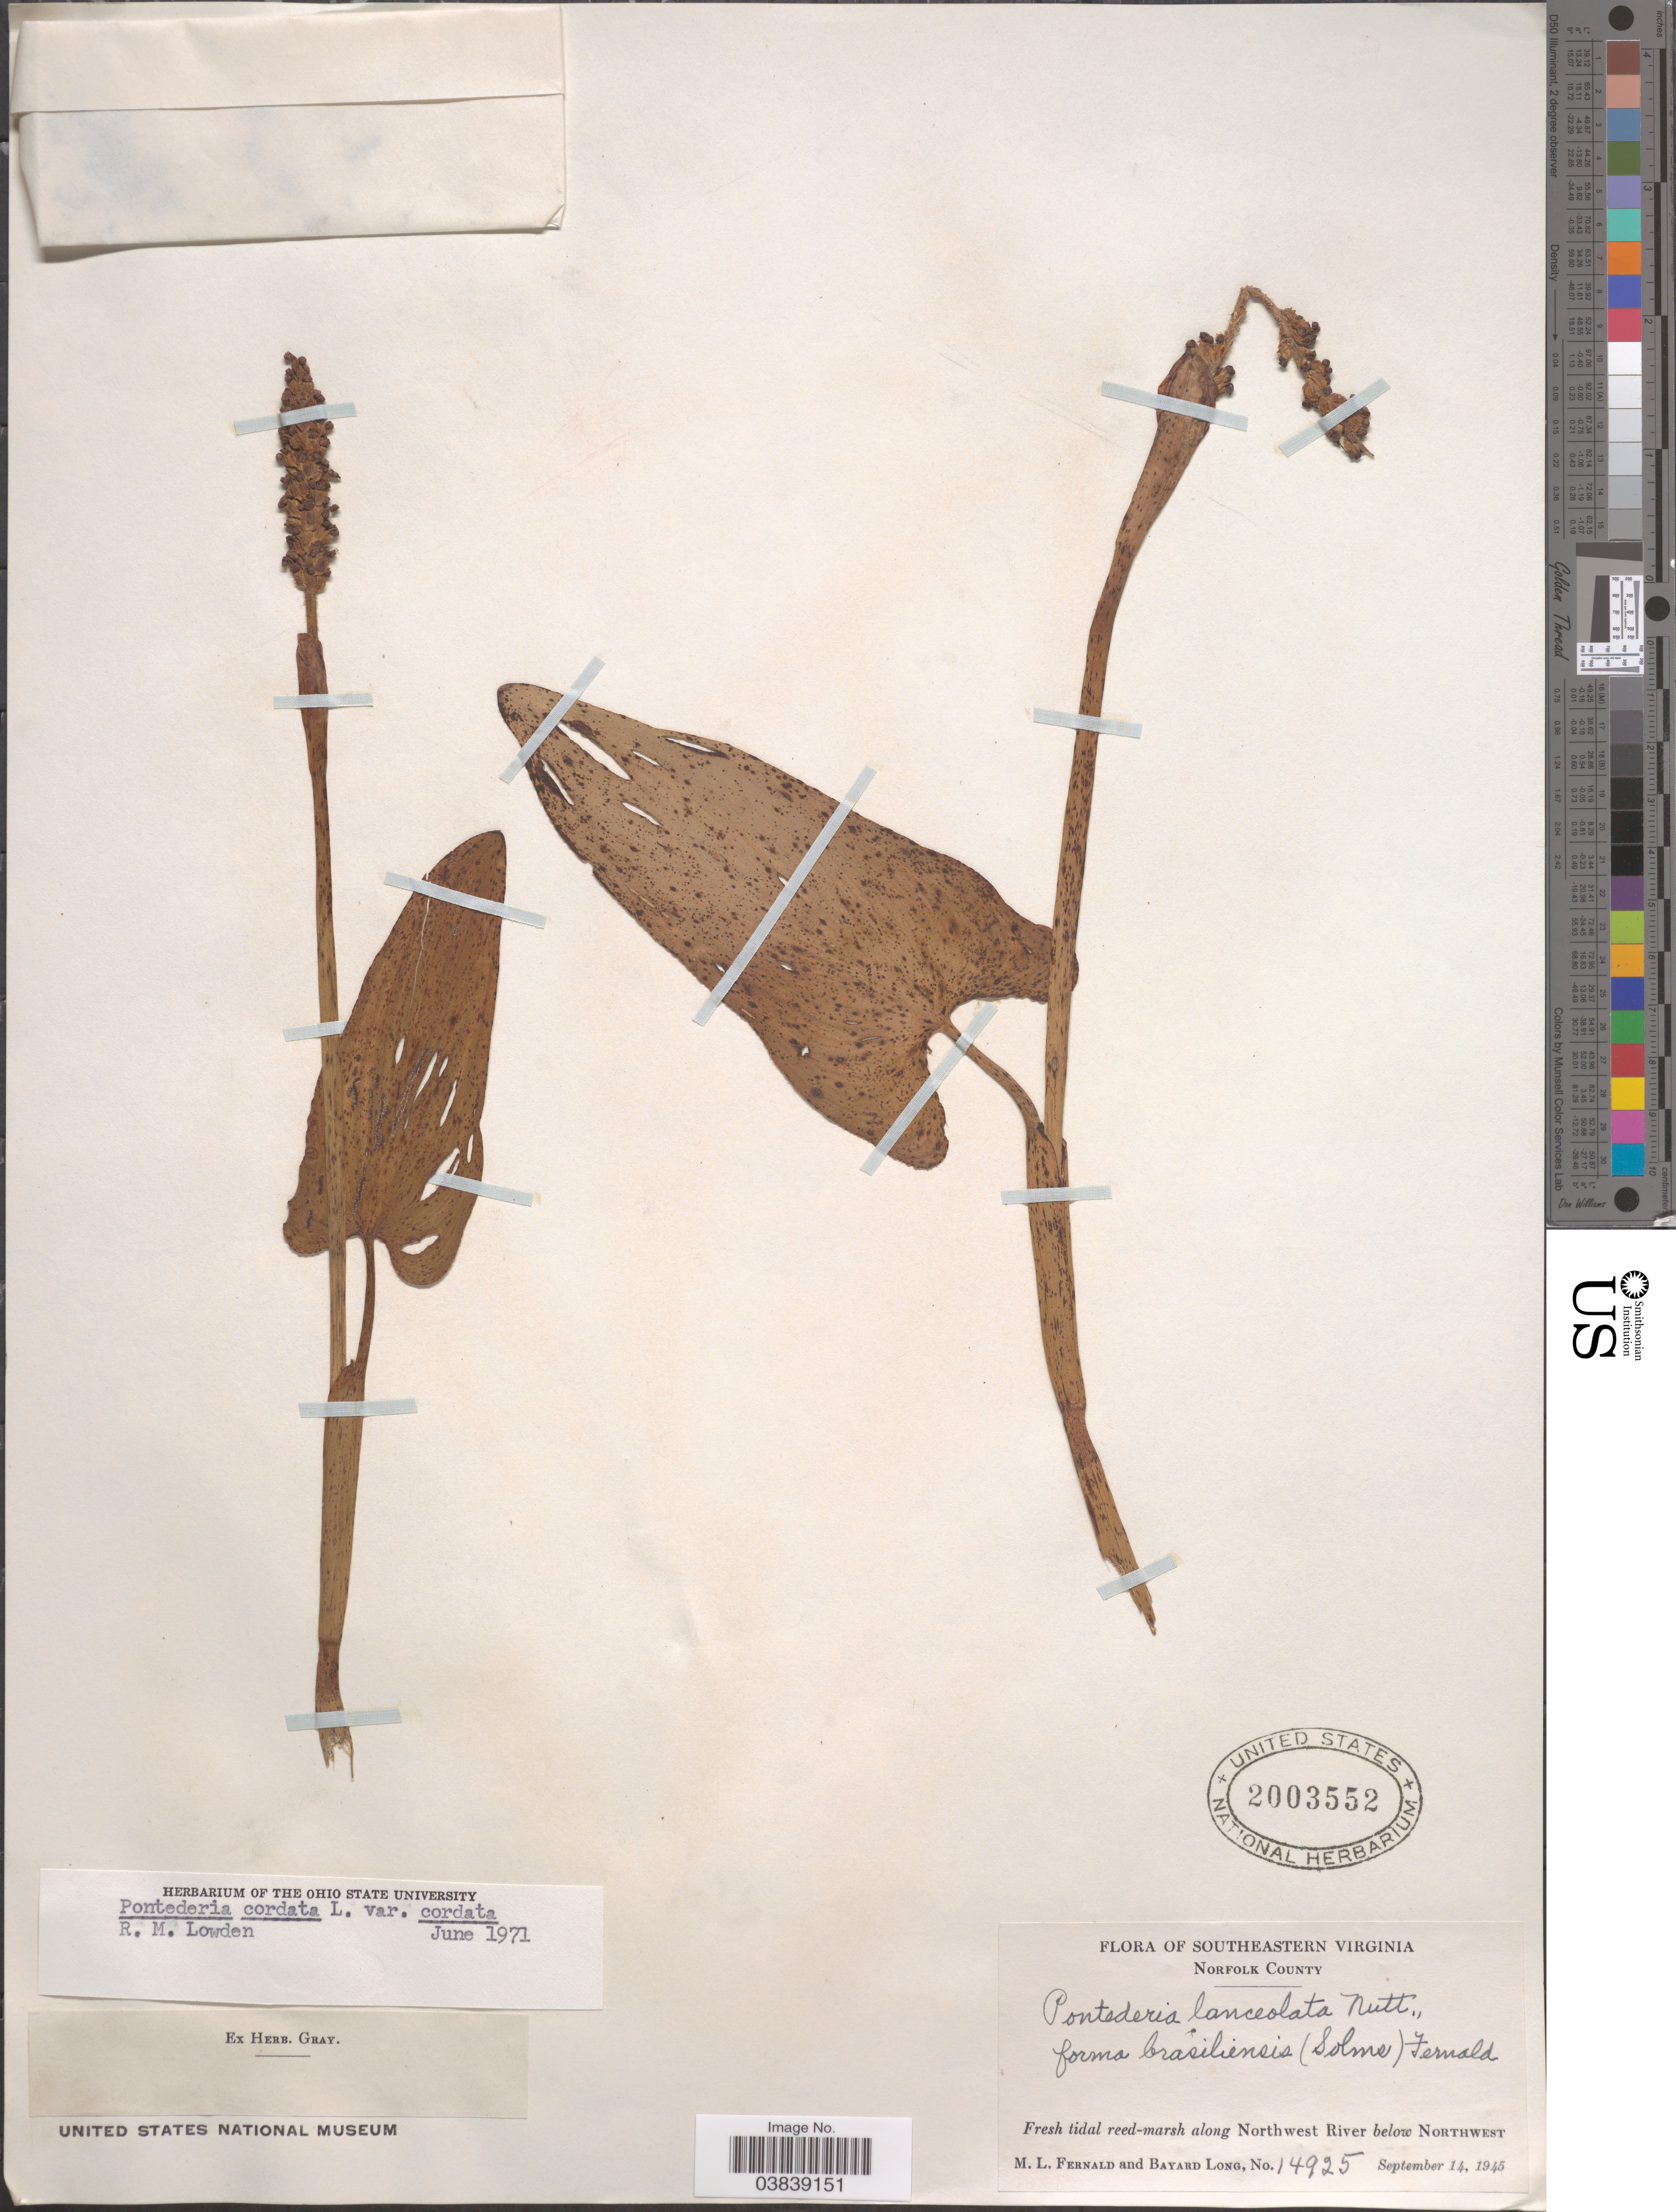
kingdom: Plantae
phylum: Tracheophyta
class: Liliopsida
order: Commelinales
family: Pontederiaceae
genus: Pontederia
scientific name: Pontederia cordata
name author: L.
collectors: M. L. Fernald & B. Long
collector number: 14925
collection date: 1945-09-14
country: United States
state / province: Virginia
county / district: City of Norfolk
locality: Southeastern Virginia. Norfolk County. Along Northwest River below Northwest.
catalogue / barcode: US 2003552